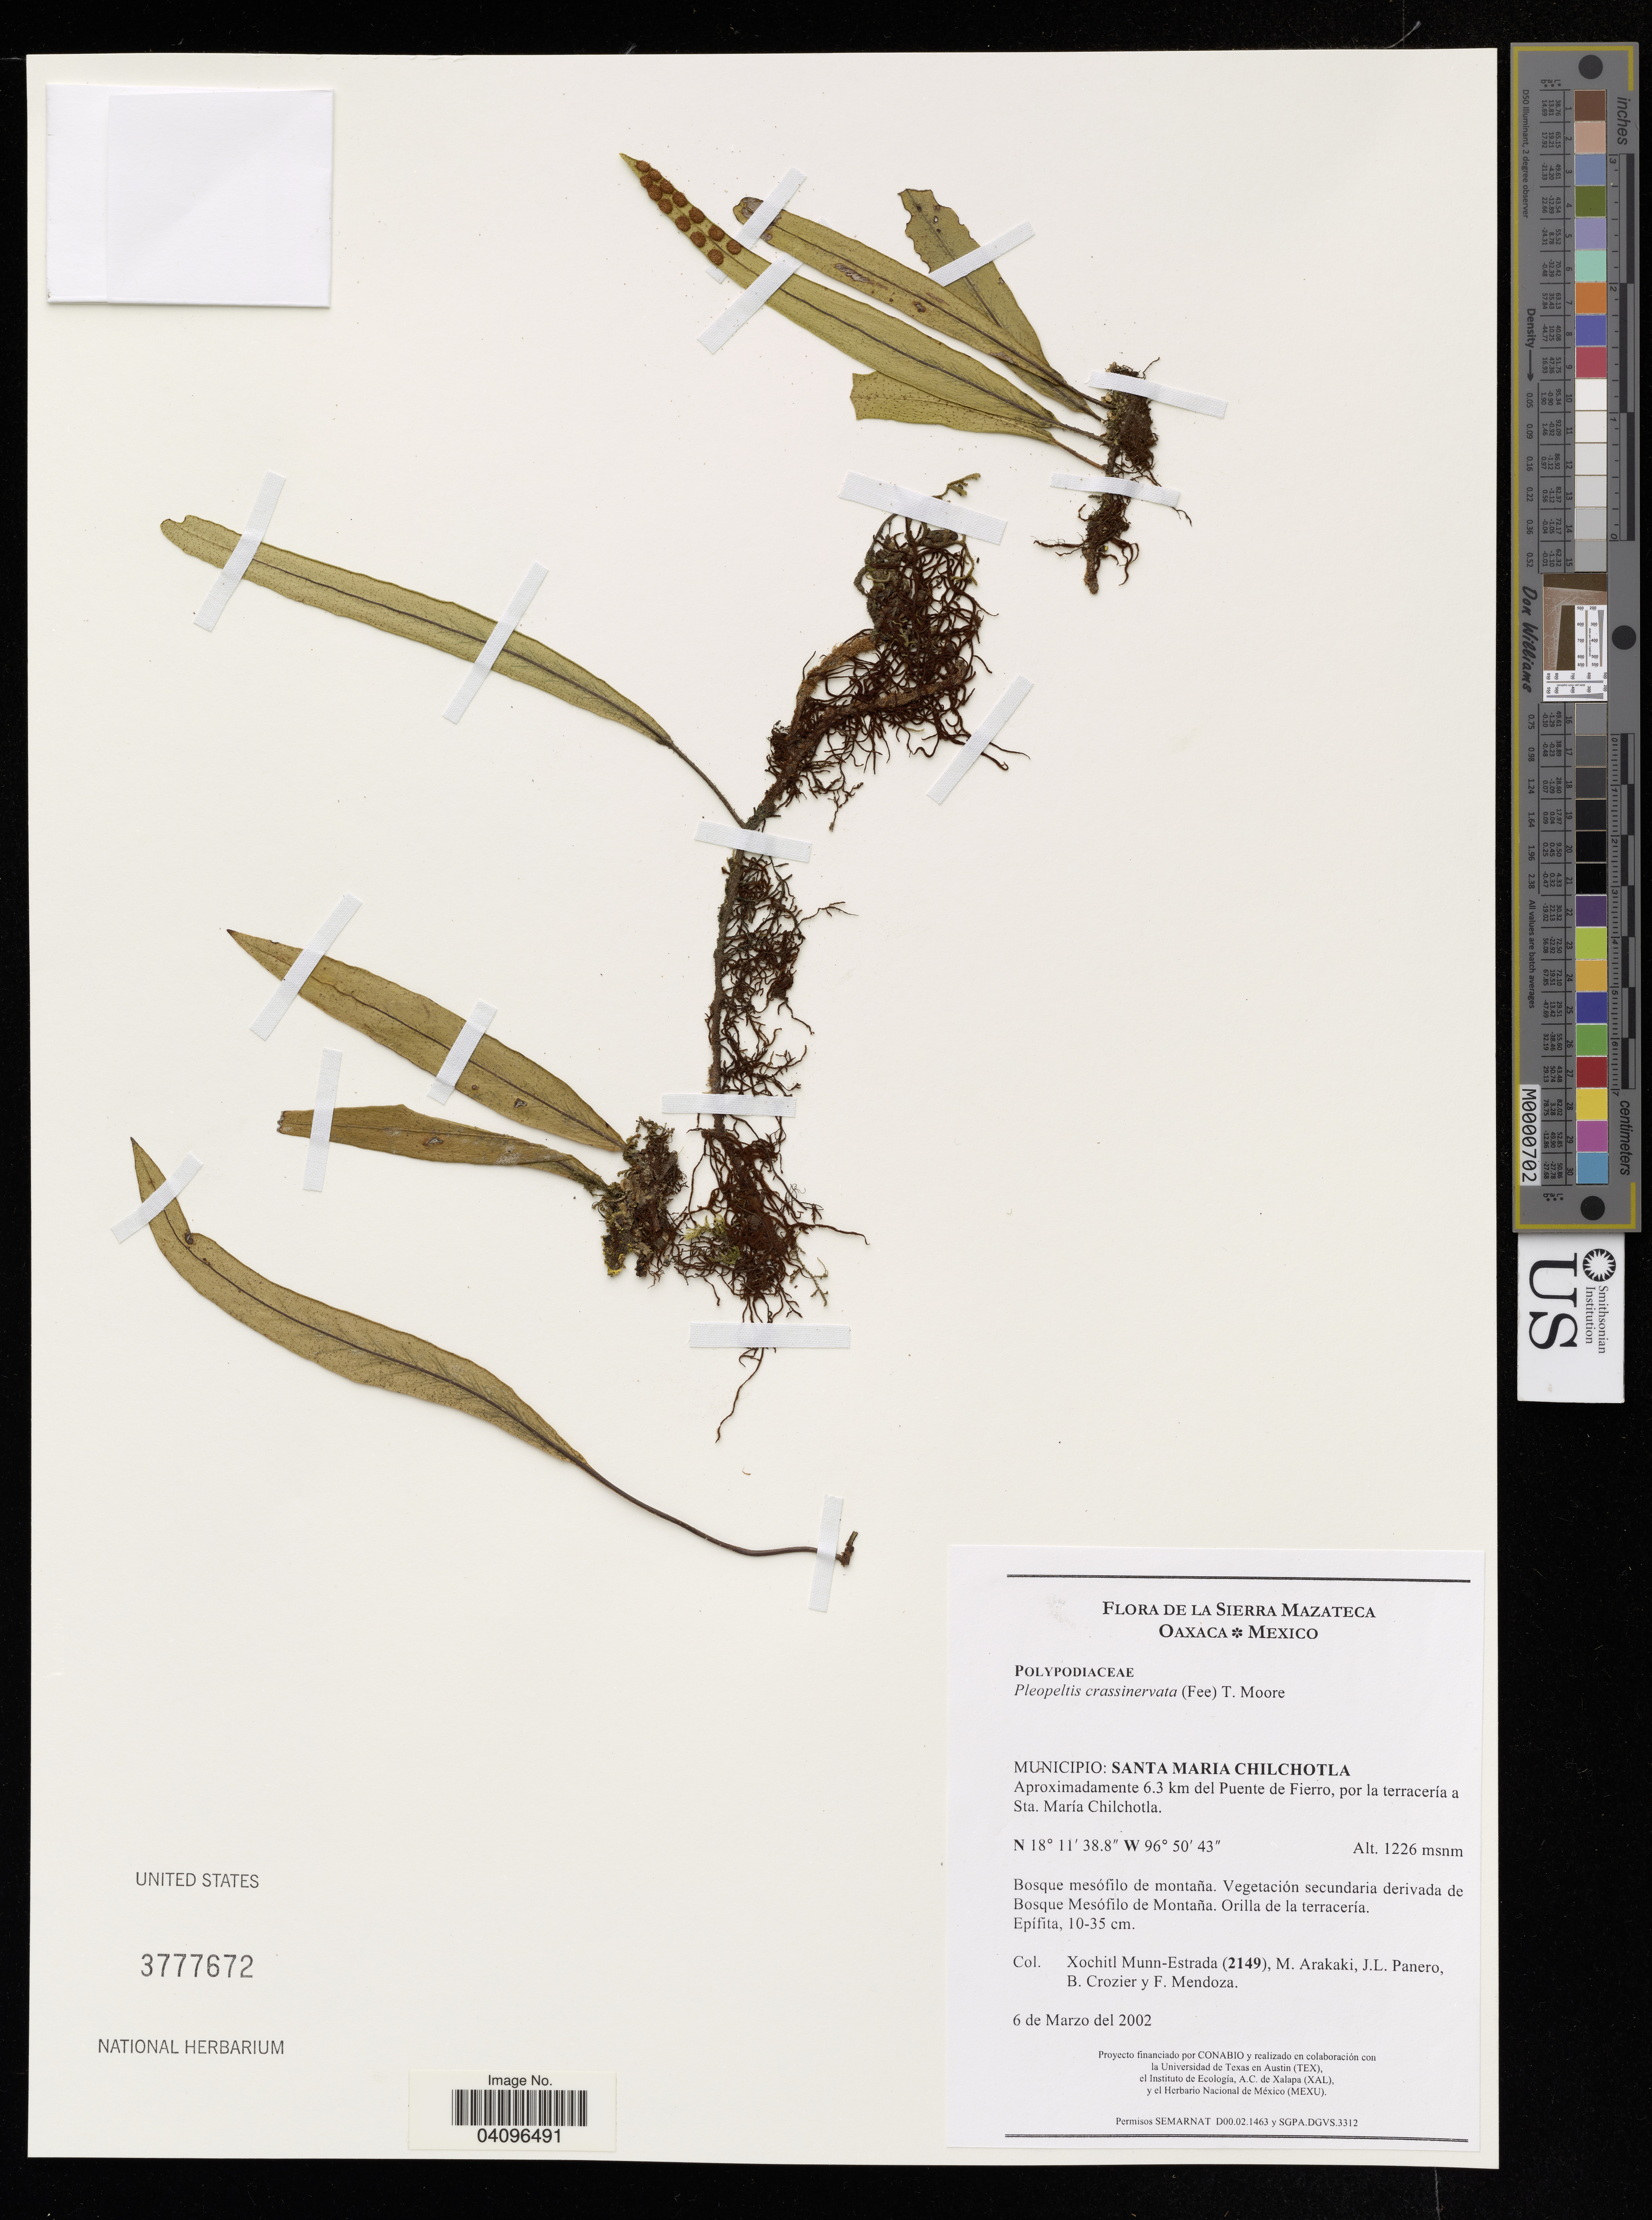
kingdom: Plantae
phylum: Tracheophyta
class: Polypodiopsida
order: Polypodiales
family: Polypodiaceae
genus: Pleopeltis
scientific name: Pleopeltis crassinervata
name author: (Fée) T. Moore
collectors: X. Munn-Estrada, M. Arakaki, J. L. Panero & B. Crozier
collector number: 2149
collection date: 2002-03-06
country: Mexico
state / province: Oaxaca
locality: La Sierra Mazateca. Municipio: Santa Maria Chilchotla. Aproximadamente 6.3 km del Puente de Fierro, pro la terraceria a Sta. Maria Chilchotla.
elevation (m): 1226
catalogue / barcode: US 377672